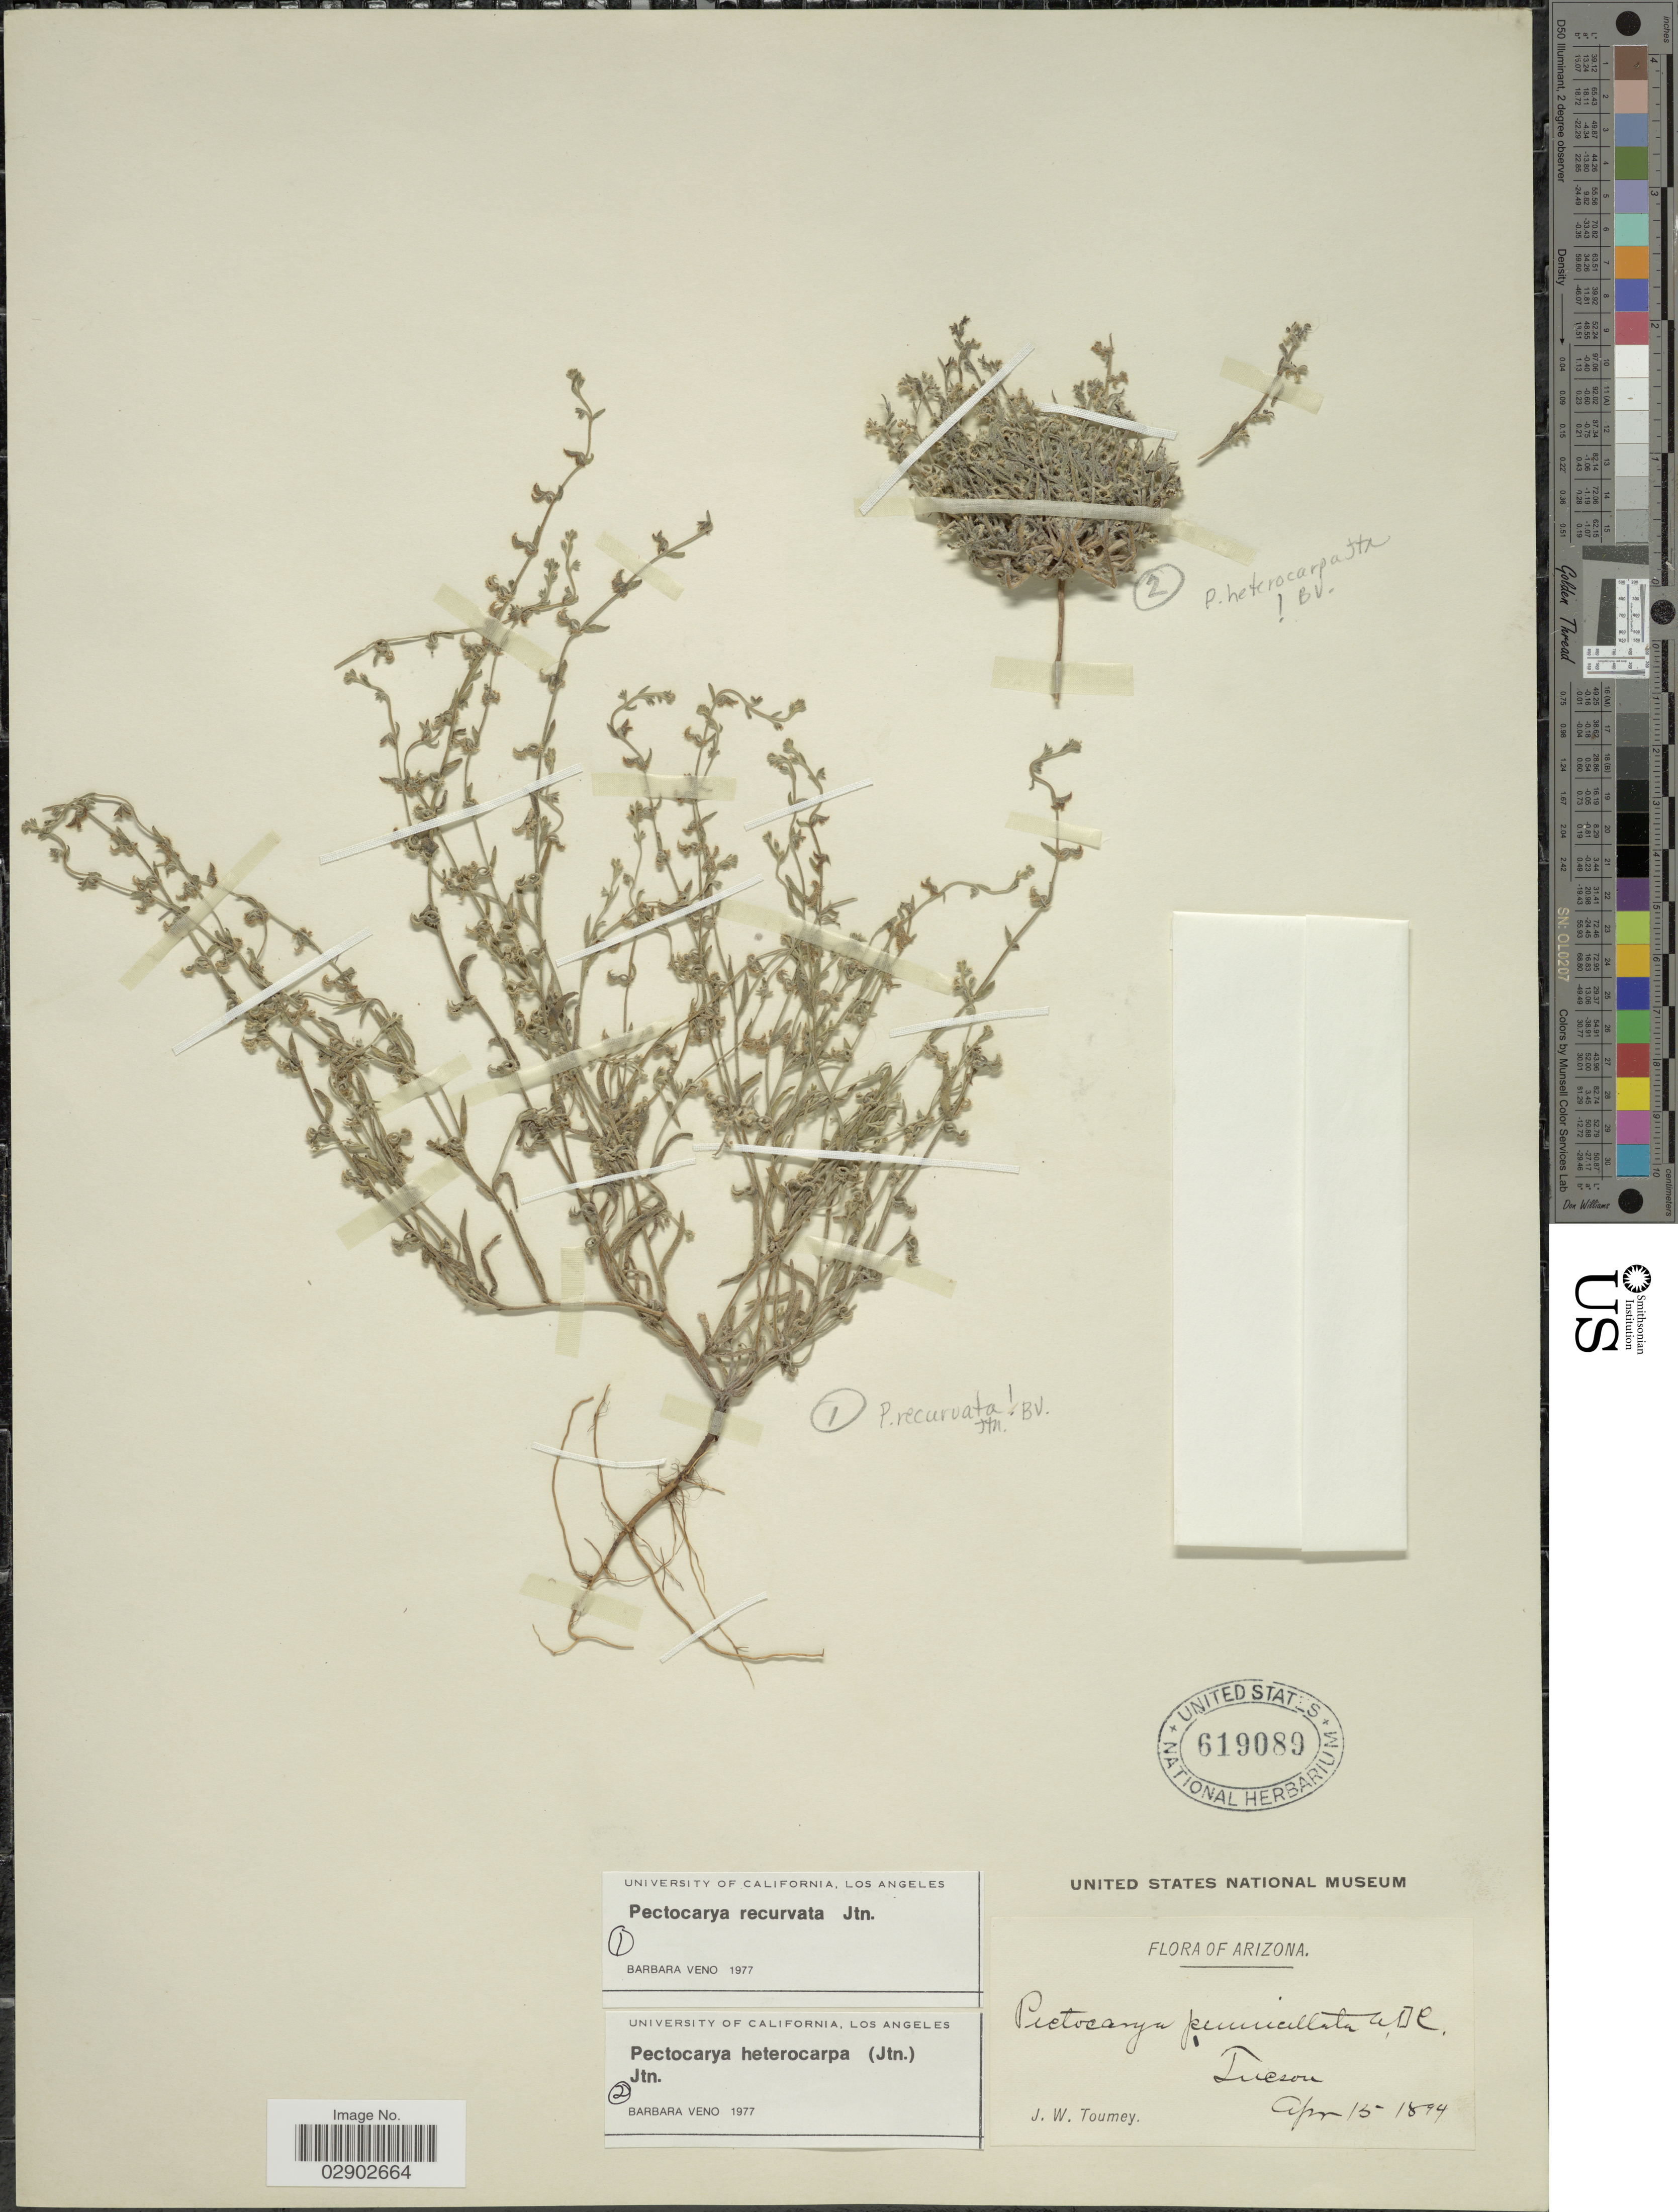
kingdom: Plantae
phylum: Tracheophyta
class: Magnoliopsida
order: Boraginales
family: Boraginaceae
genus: Pectocarya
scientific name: Pectocarya recurvata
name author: I.M. Johnst.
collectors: J. W. Toumey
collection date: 1894-04-15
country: United States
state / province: Arizona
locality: Tucson.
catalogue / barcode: US 619089